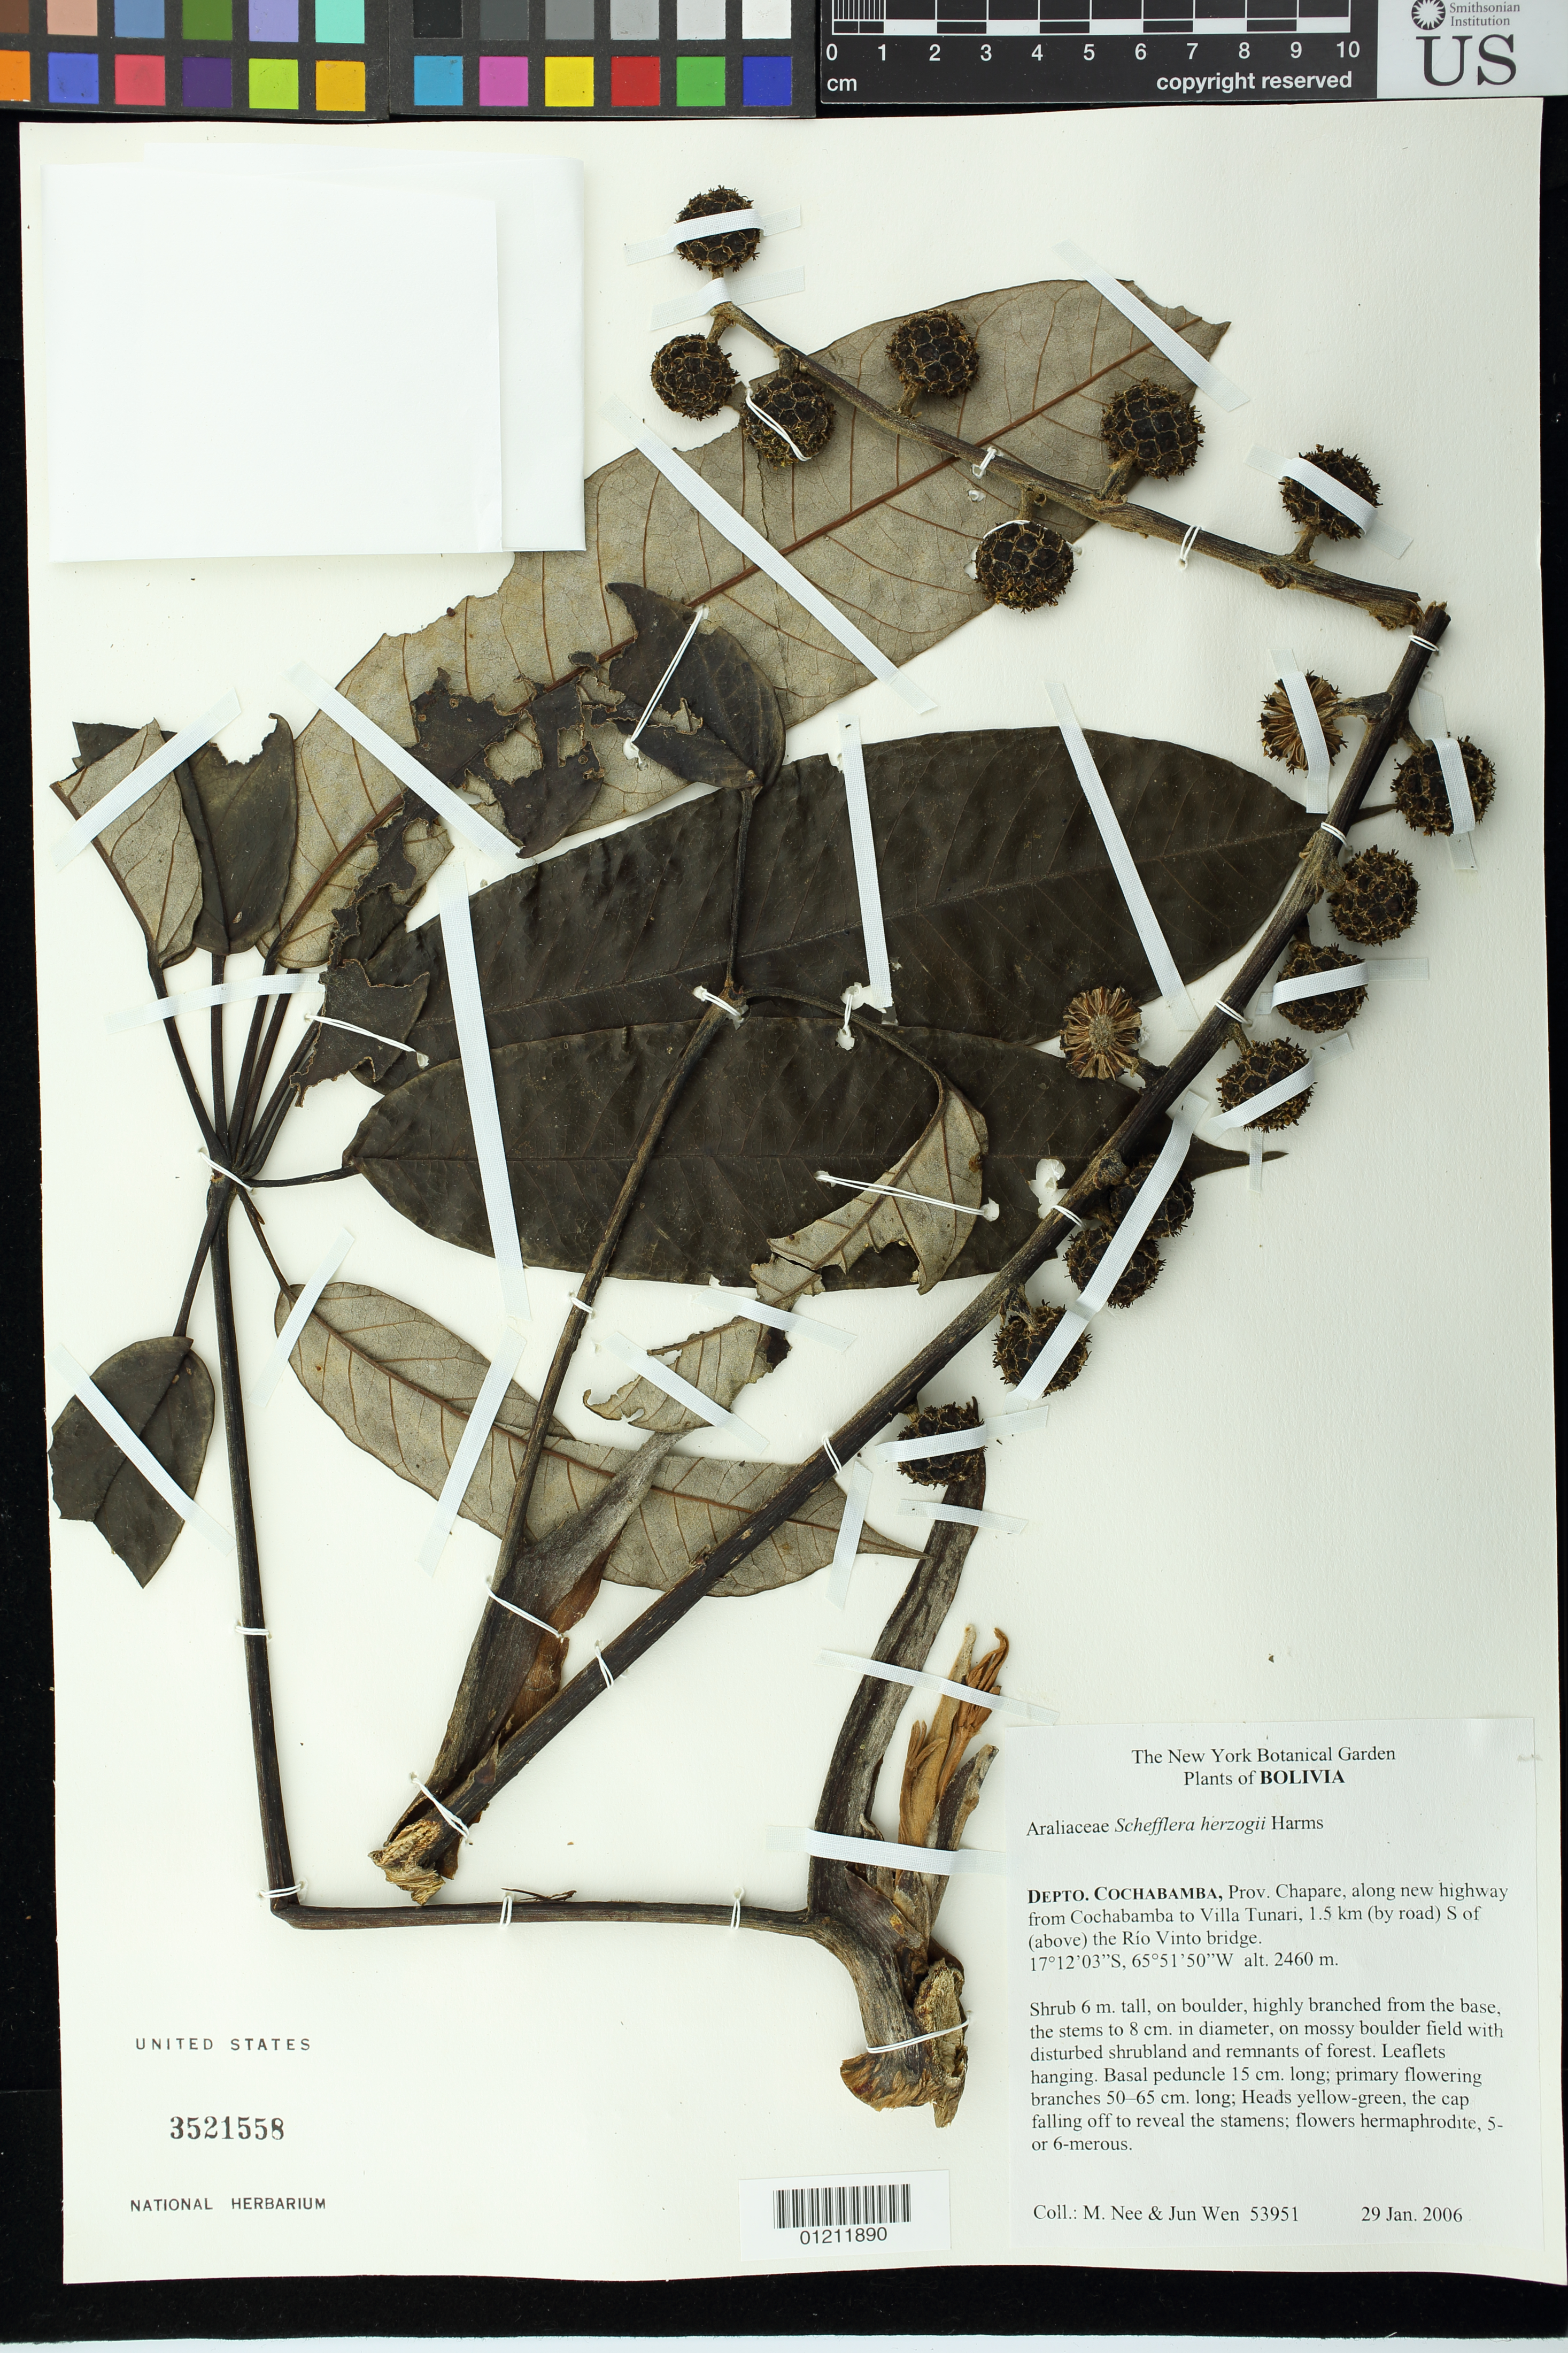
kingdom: Plantae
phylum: Tracheophyta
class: Magnoliopsida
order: Apiales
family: Araliaceae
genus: Schefflera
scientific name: Schefflera herzogii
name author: Harms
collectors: M. Nee & J. Wen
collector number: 53951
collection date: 2006-01-29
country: Bolivia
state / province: Cochabamba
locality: Prov. Chapare, along new highway from Cochabamba to Villa Tunari, 1.5 km (by road) S of (above) the Río Vinto bridge.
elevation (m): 2460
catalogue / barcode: US 3521558